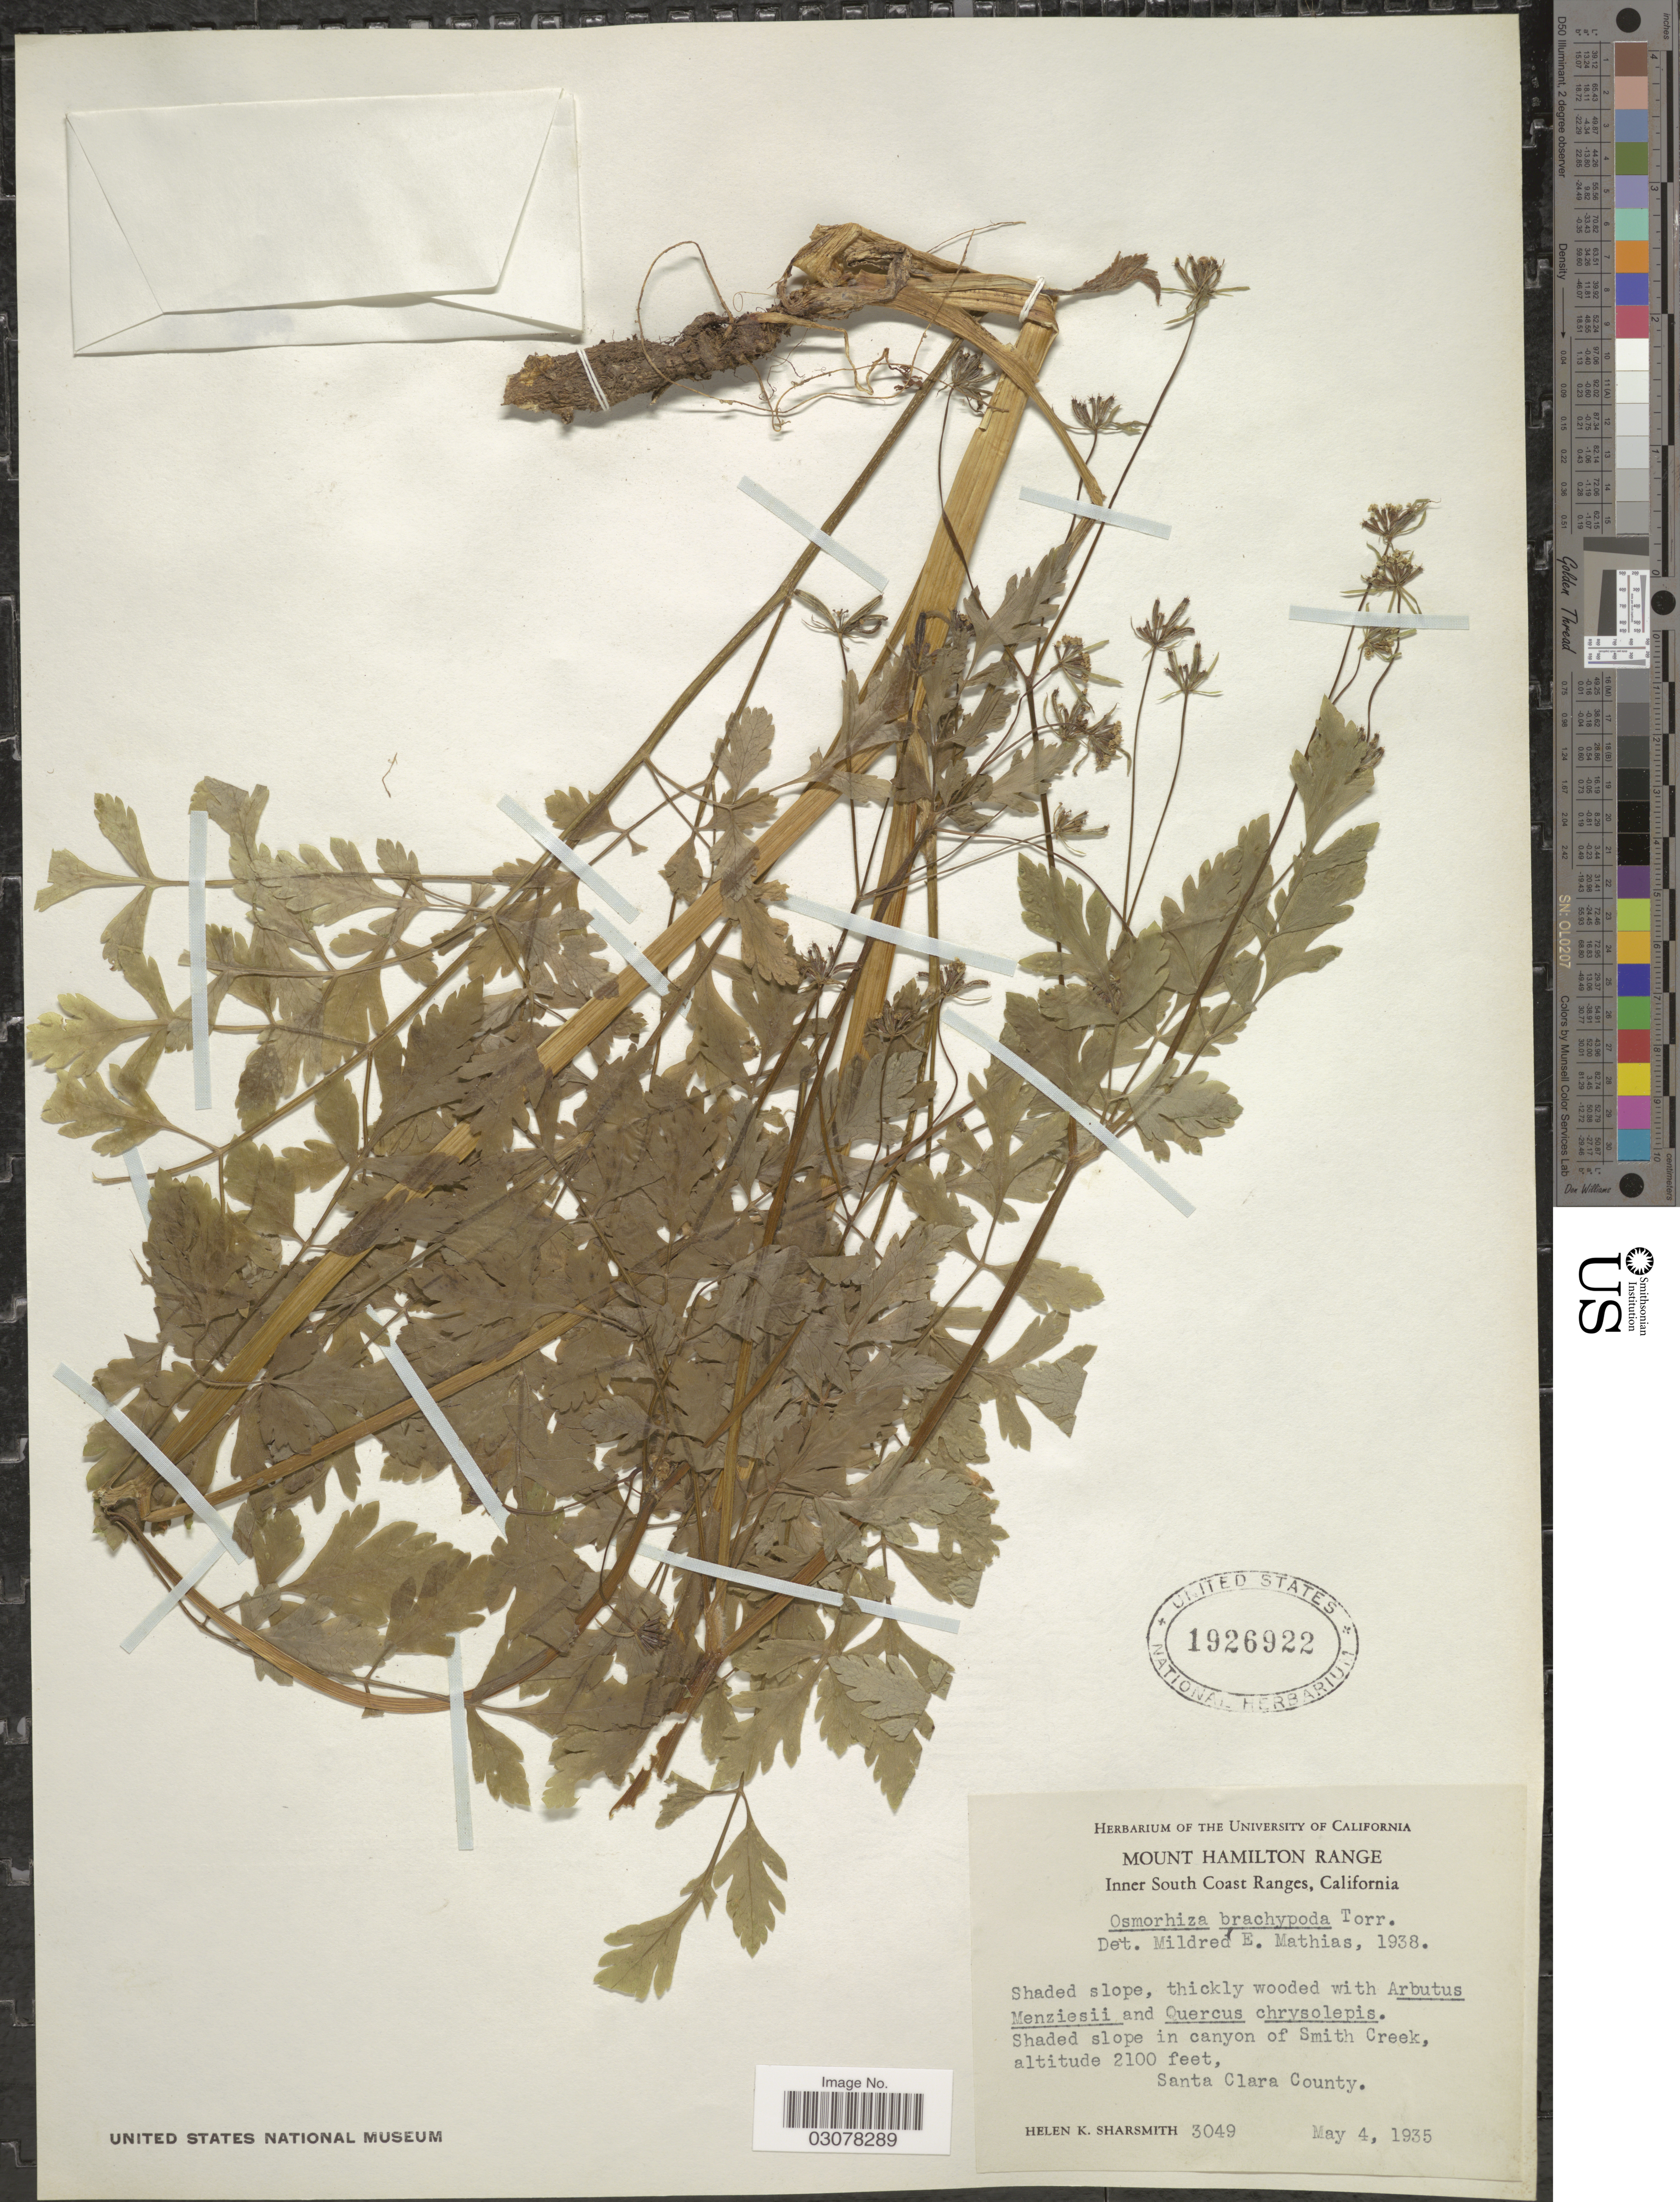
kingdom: Plantae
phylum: Tracheophyta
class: Magnoliopsida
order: Apiales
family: Apiaceae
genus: Osmorhiza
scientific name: Osmorhiza brachypoda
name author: Torr. ex Durand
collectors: H. Sharsmith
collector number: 3049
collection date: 1935-05-04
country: United States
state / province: California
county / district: Santa Clara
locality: Mount Hamilton Range. Inner South Coast Ranges. Shaded slope in canyon of Smith Creek. Santa Clara County.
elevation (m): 640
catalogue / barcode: US 1926922